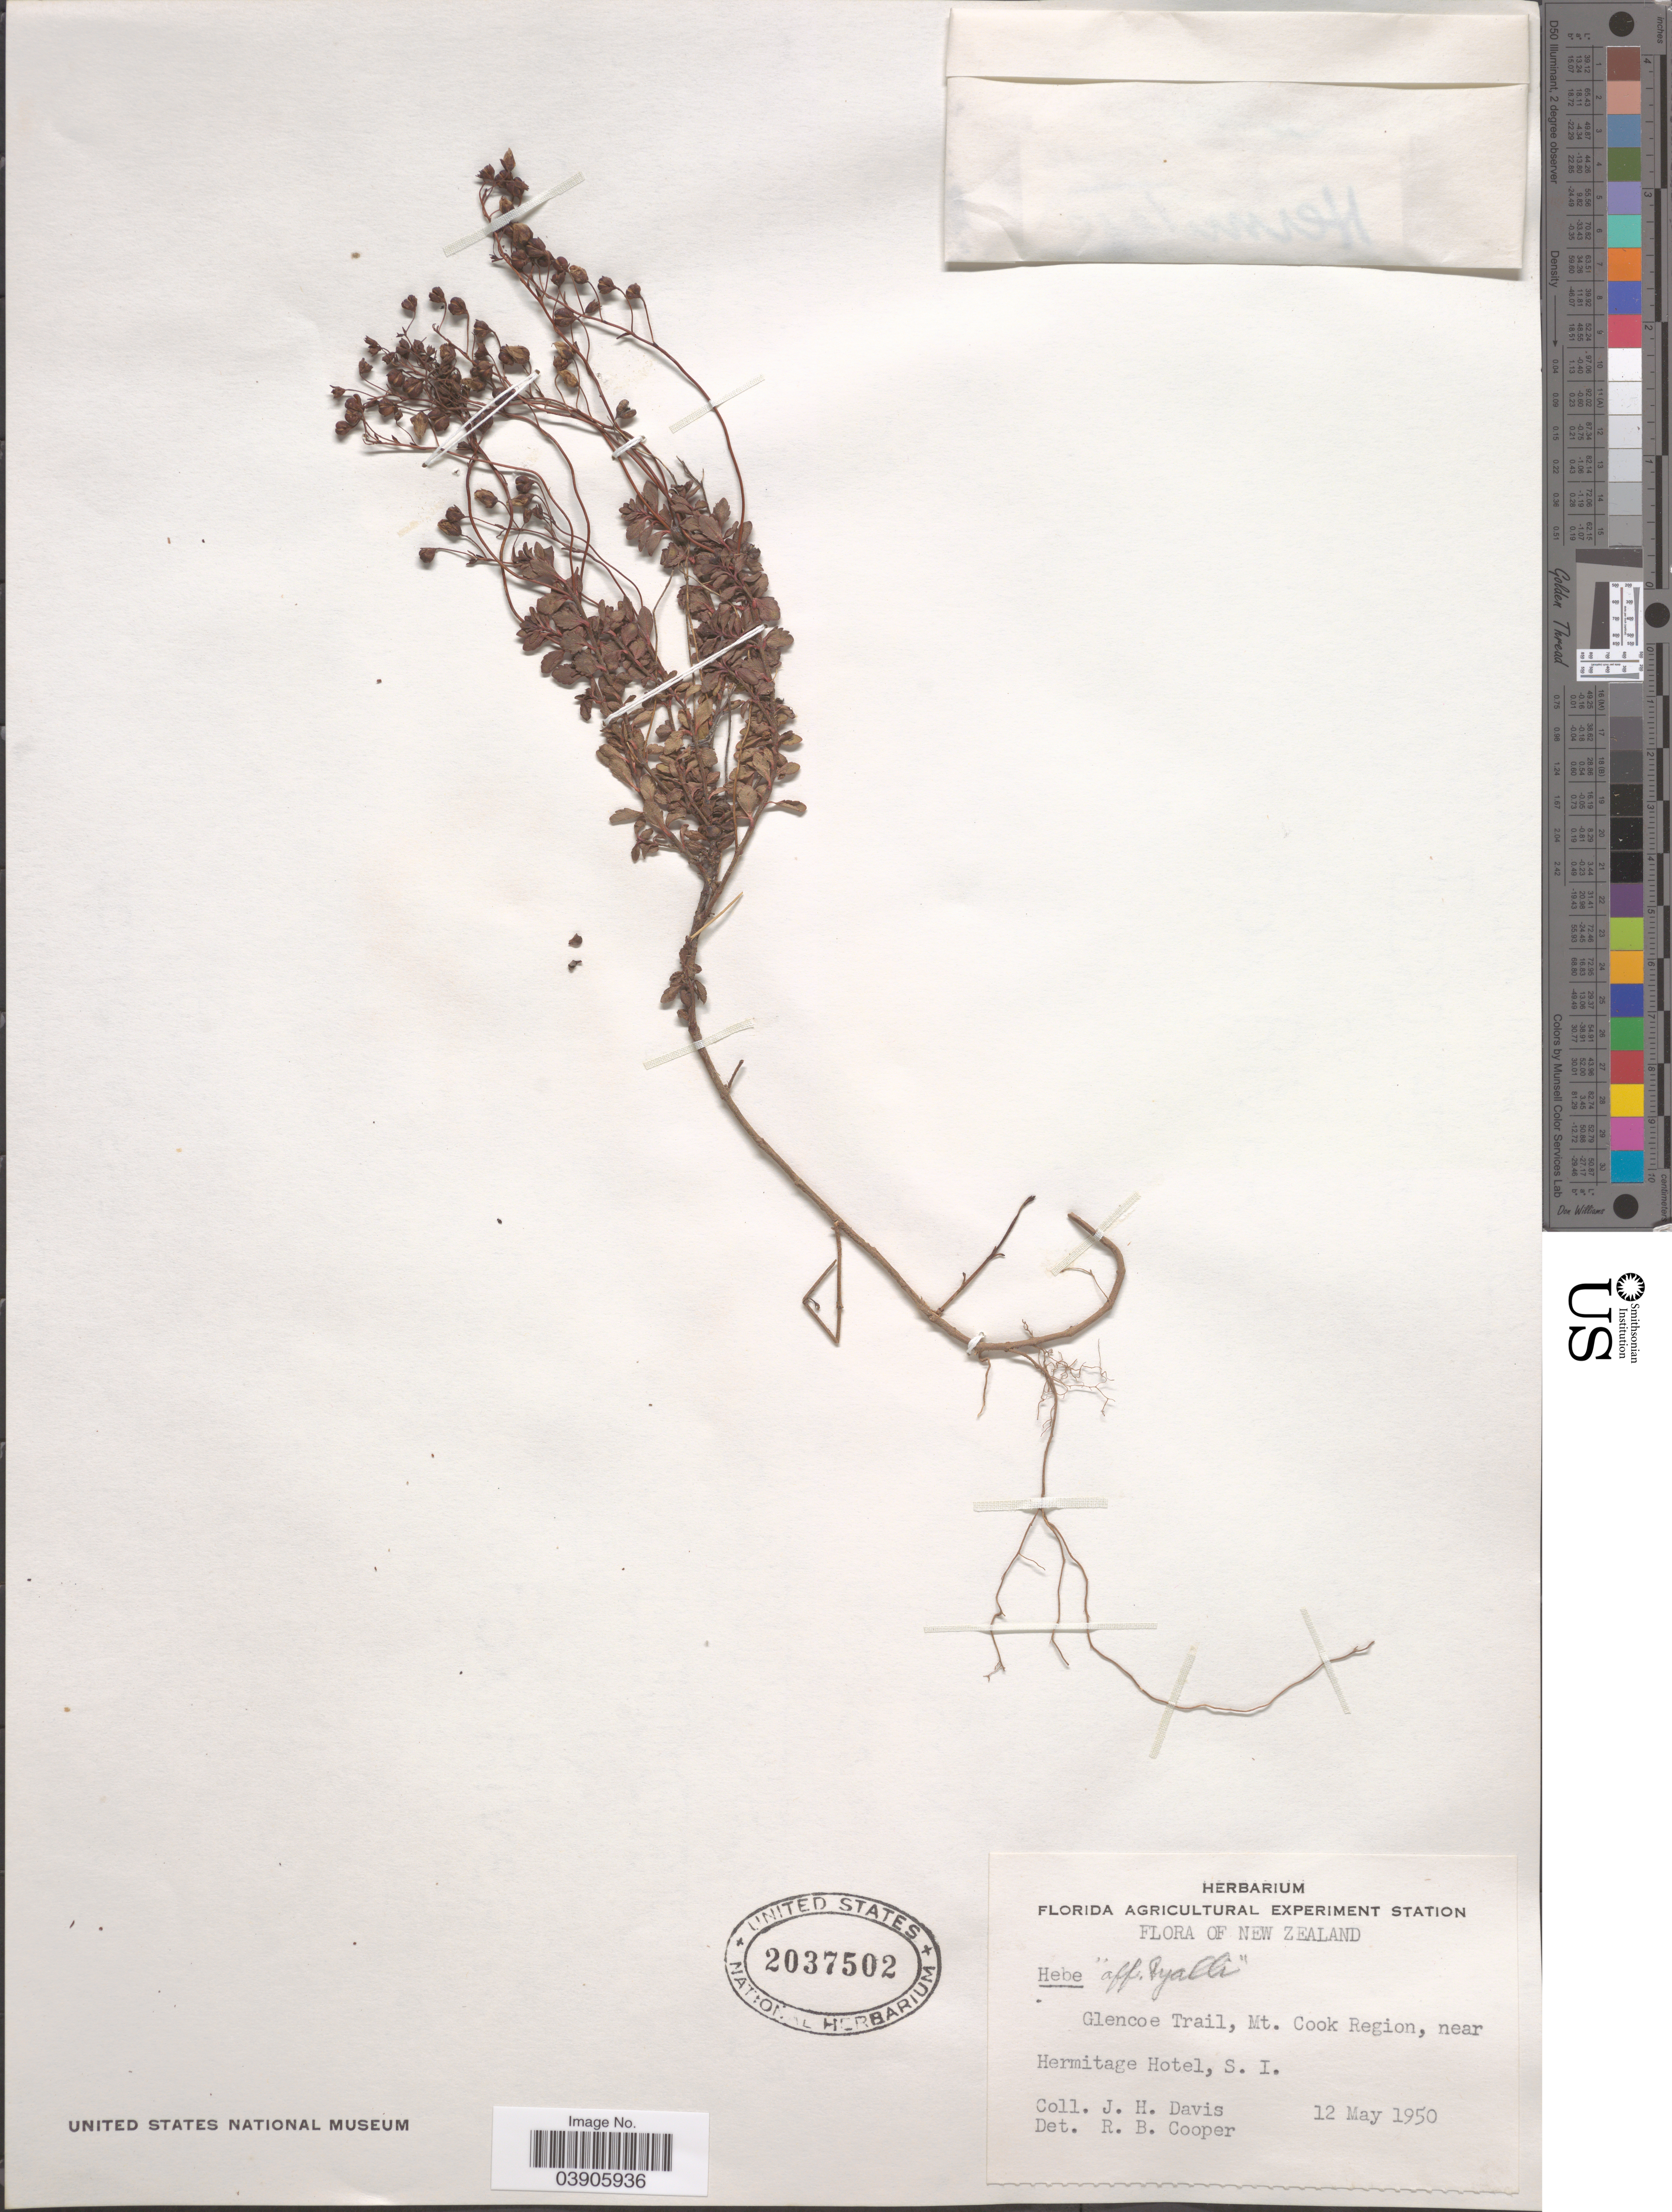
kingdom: Plantae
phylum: Tracheophyta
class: Magnoliopsida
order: Lamiales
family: Plantaginaceae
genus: Hebe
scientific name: Hebe lyallii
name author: (Hook. f.) A. Wall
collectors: J. Davis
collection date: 1950-05-12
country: New Zealand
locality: Glencoe Trail, Mt. Cook Region, near Hermitage Hotel, S. I.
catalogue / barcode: US 2037502